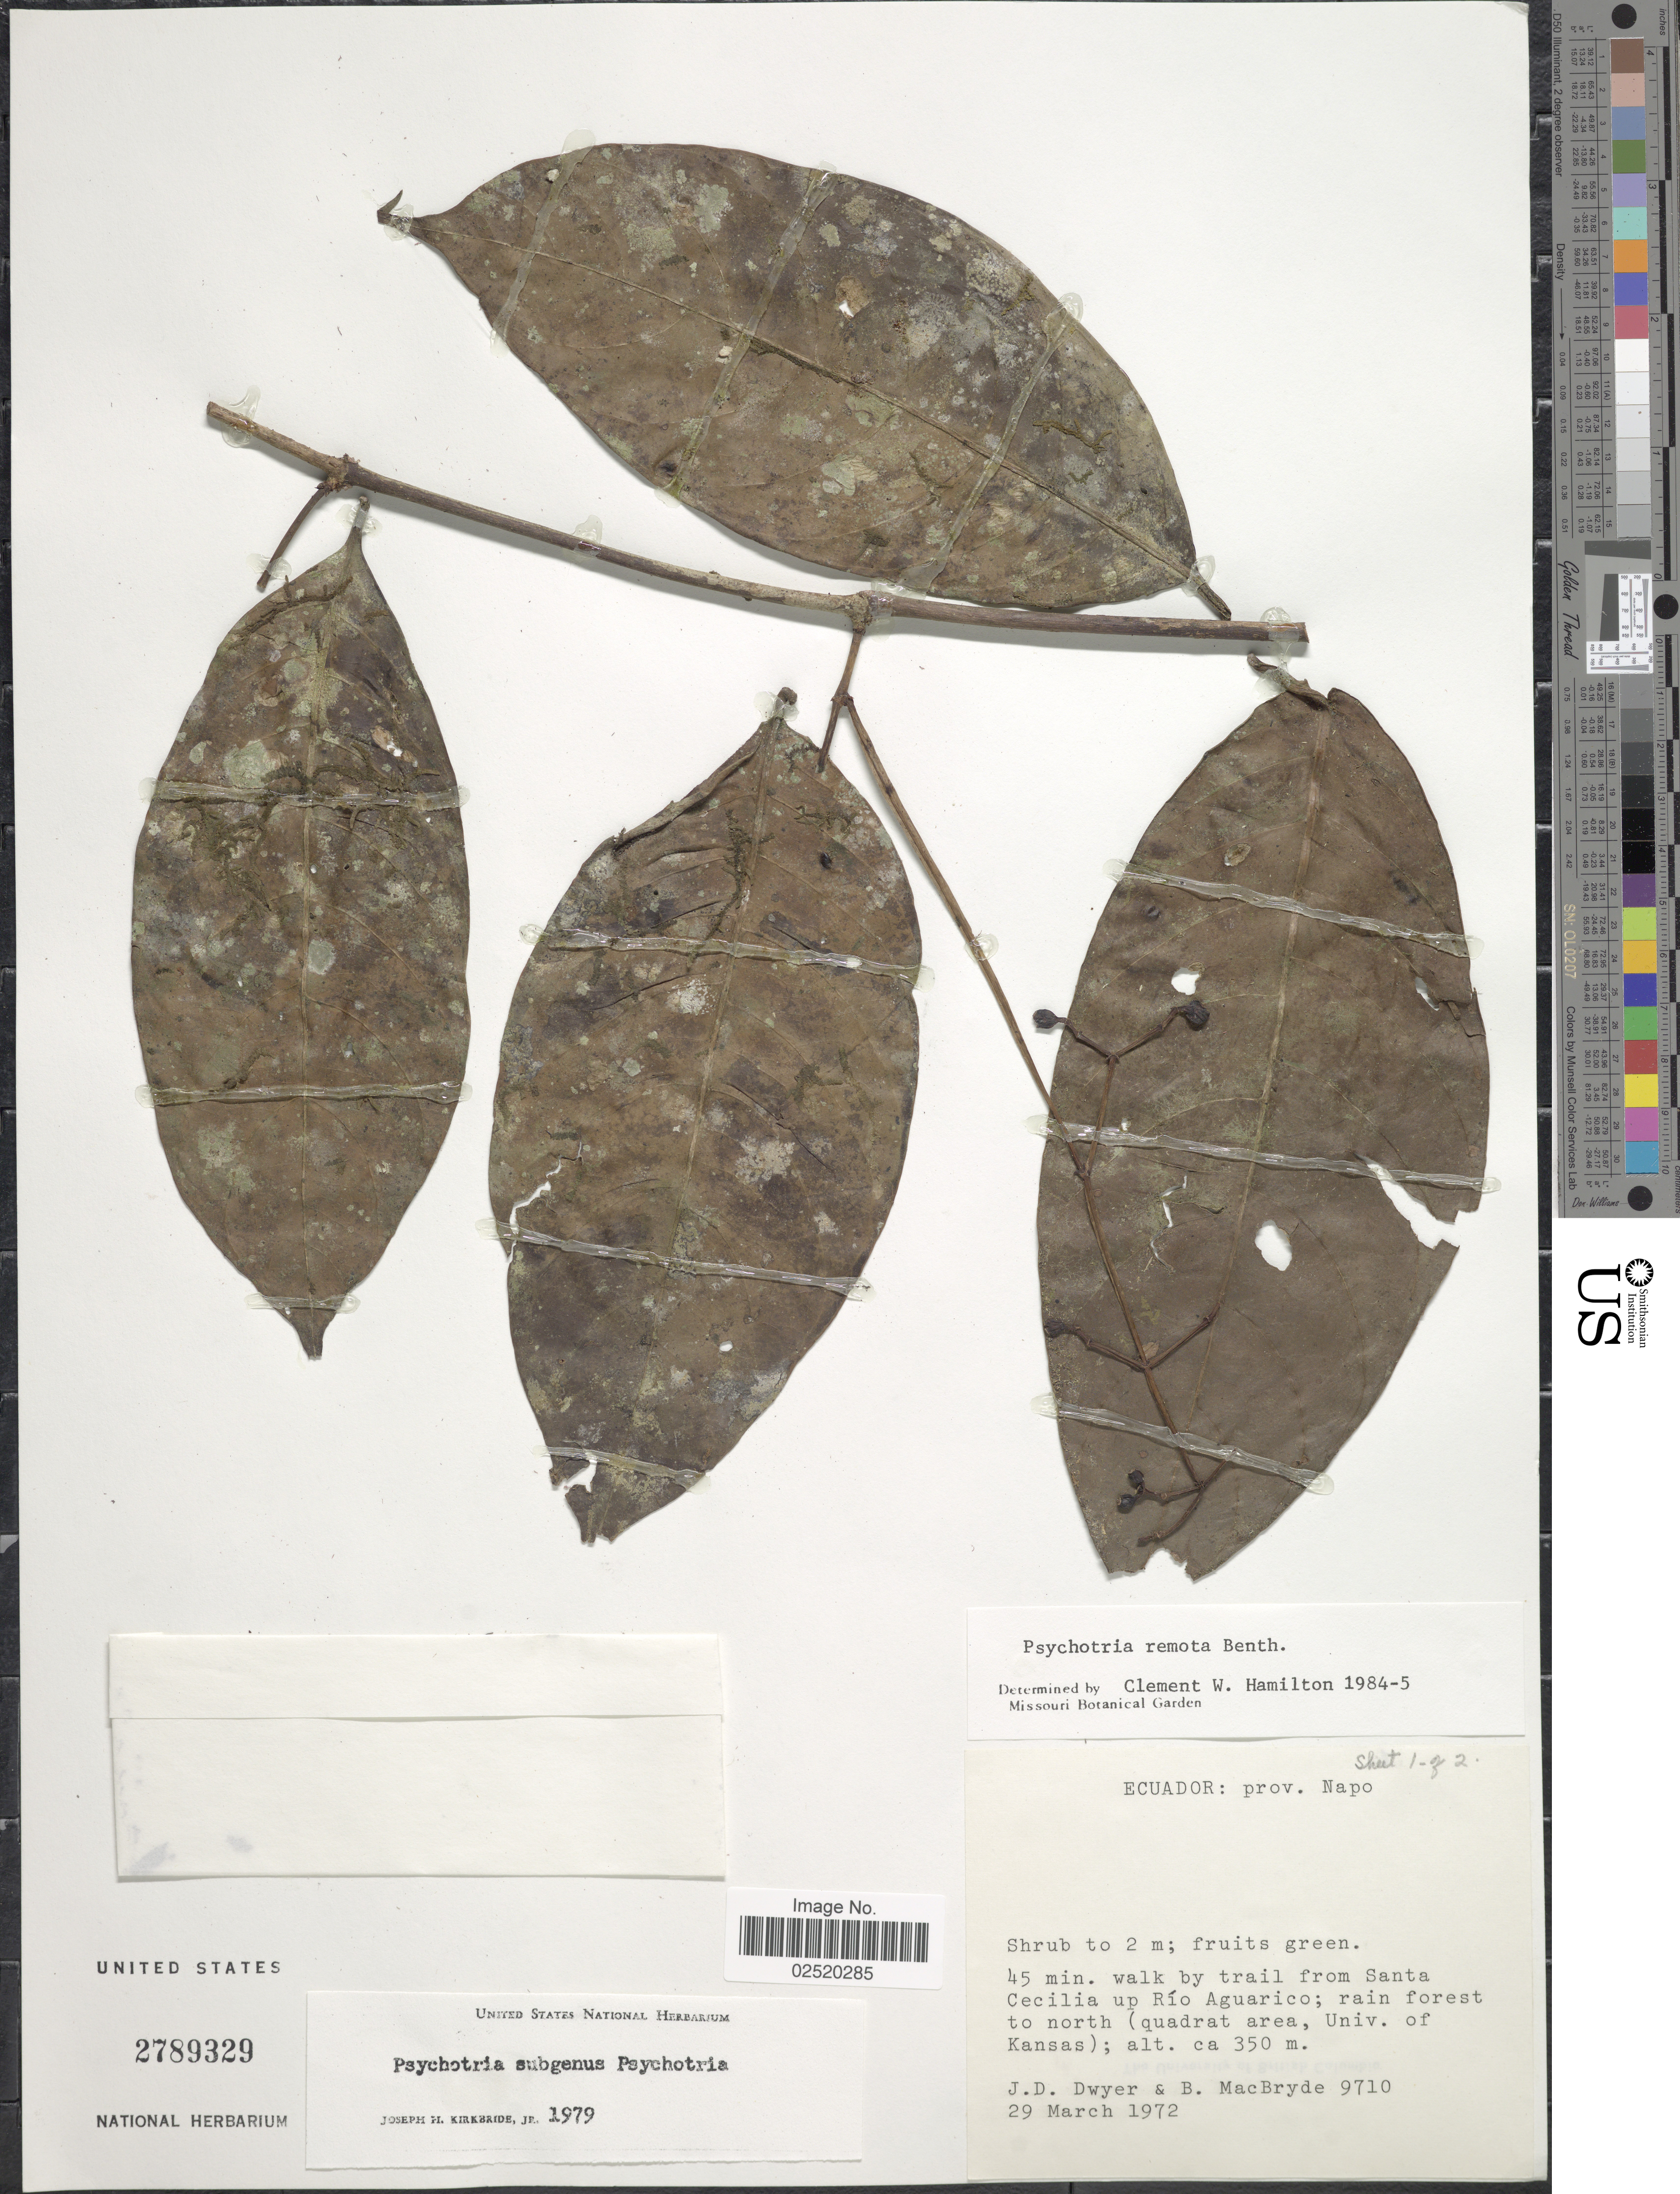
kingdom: Plantae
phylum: Tracheophyta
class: Magnoliopsida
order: Gentianales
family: Rubiaceae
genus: Psychotria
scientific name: Psychotria remota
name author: Benth.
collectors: J. D. Dwyer & B. MacBryde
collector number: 9710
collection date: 1972-03-29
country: Ecuador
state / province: Napo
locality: Prov. Napo, 45 min walk by trail from Santa Cecilia up Rio Aguarico: rain forest to north (quadrat area, Univ. of Kansas)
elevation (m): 350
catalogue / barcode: US 2789329